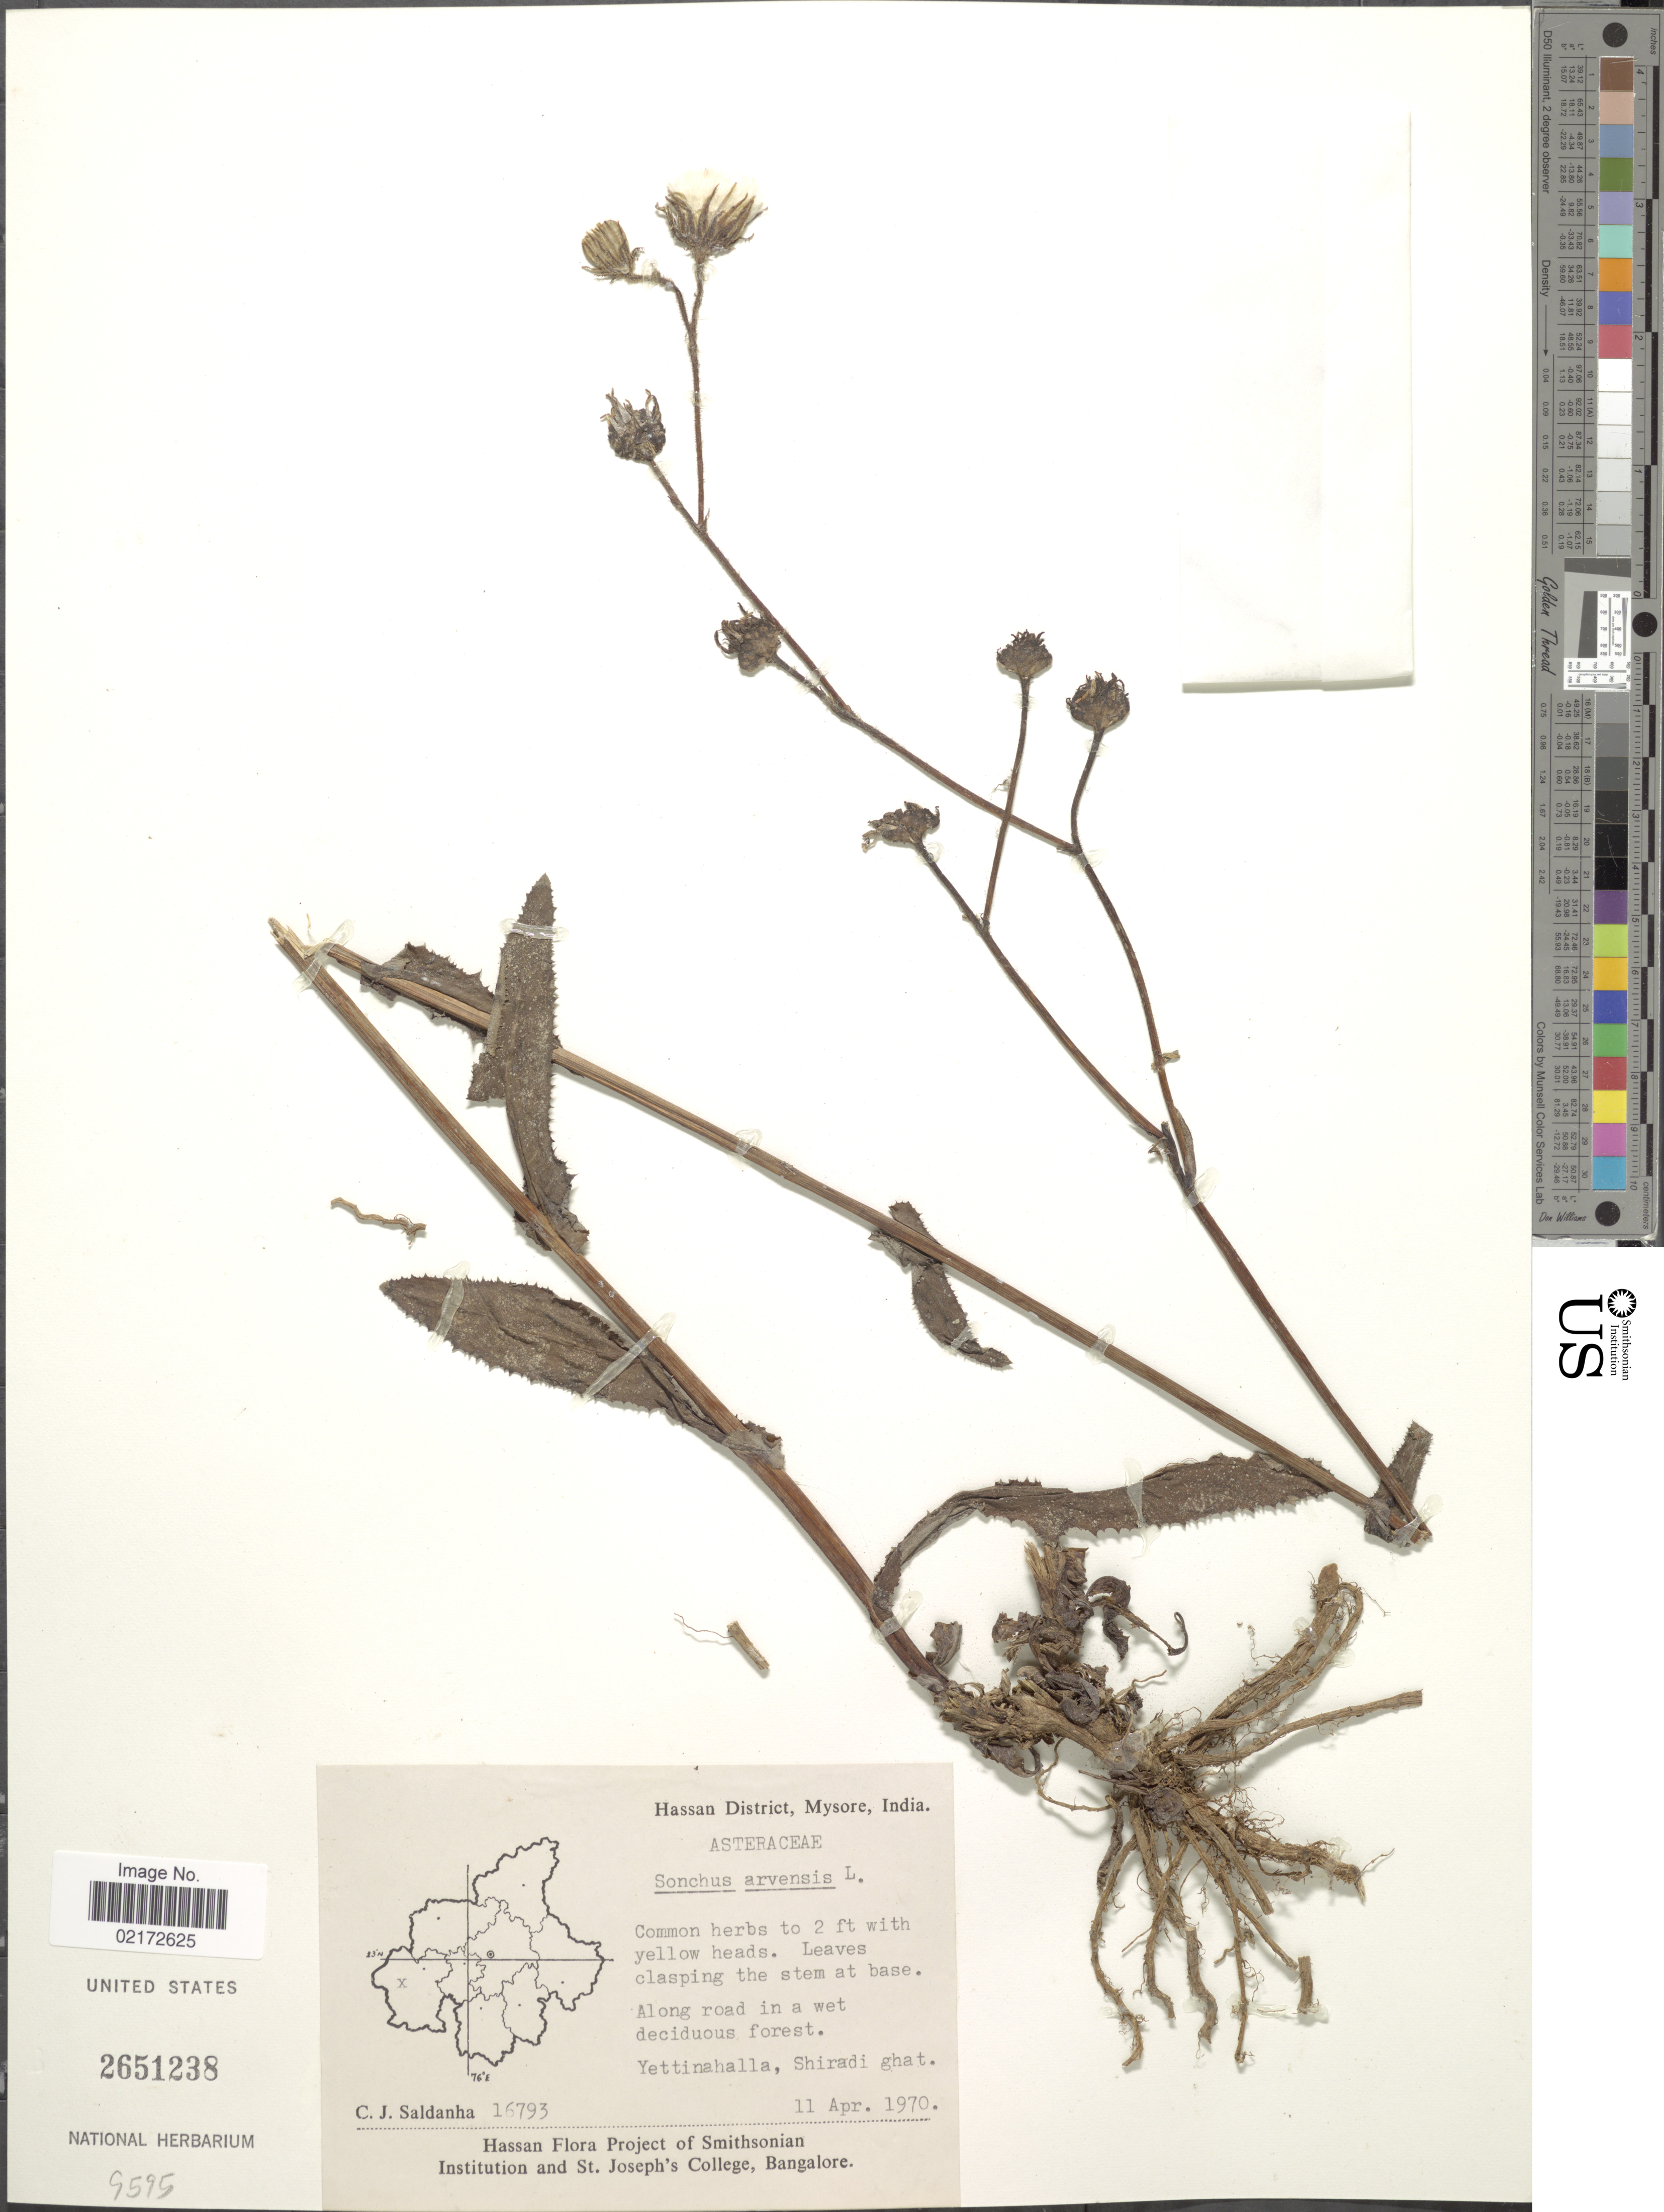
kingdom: Plantae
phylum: Tracheophyta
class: Magnoliopsida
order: Asterales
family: Asteraceae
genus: Sonchus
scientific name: Sonchus arvensis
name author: L.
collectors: C. J. Saldanha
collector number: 16793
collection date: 1970-04-11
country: India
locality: Hassan District, Mysore, India. Yettinahalla, Shiradi ghat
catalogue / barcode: US 2651238